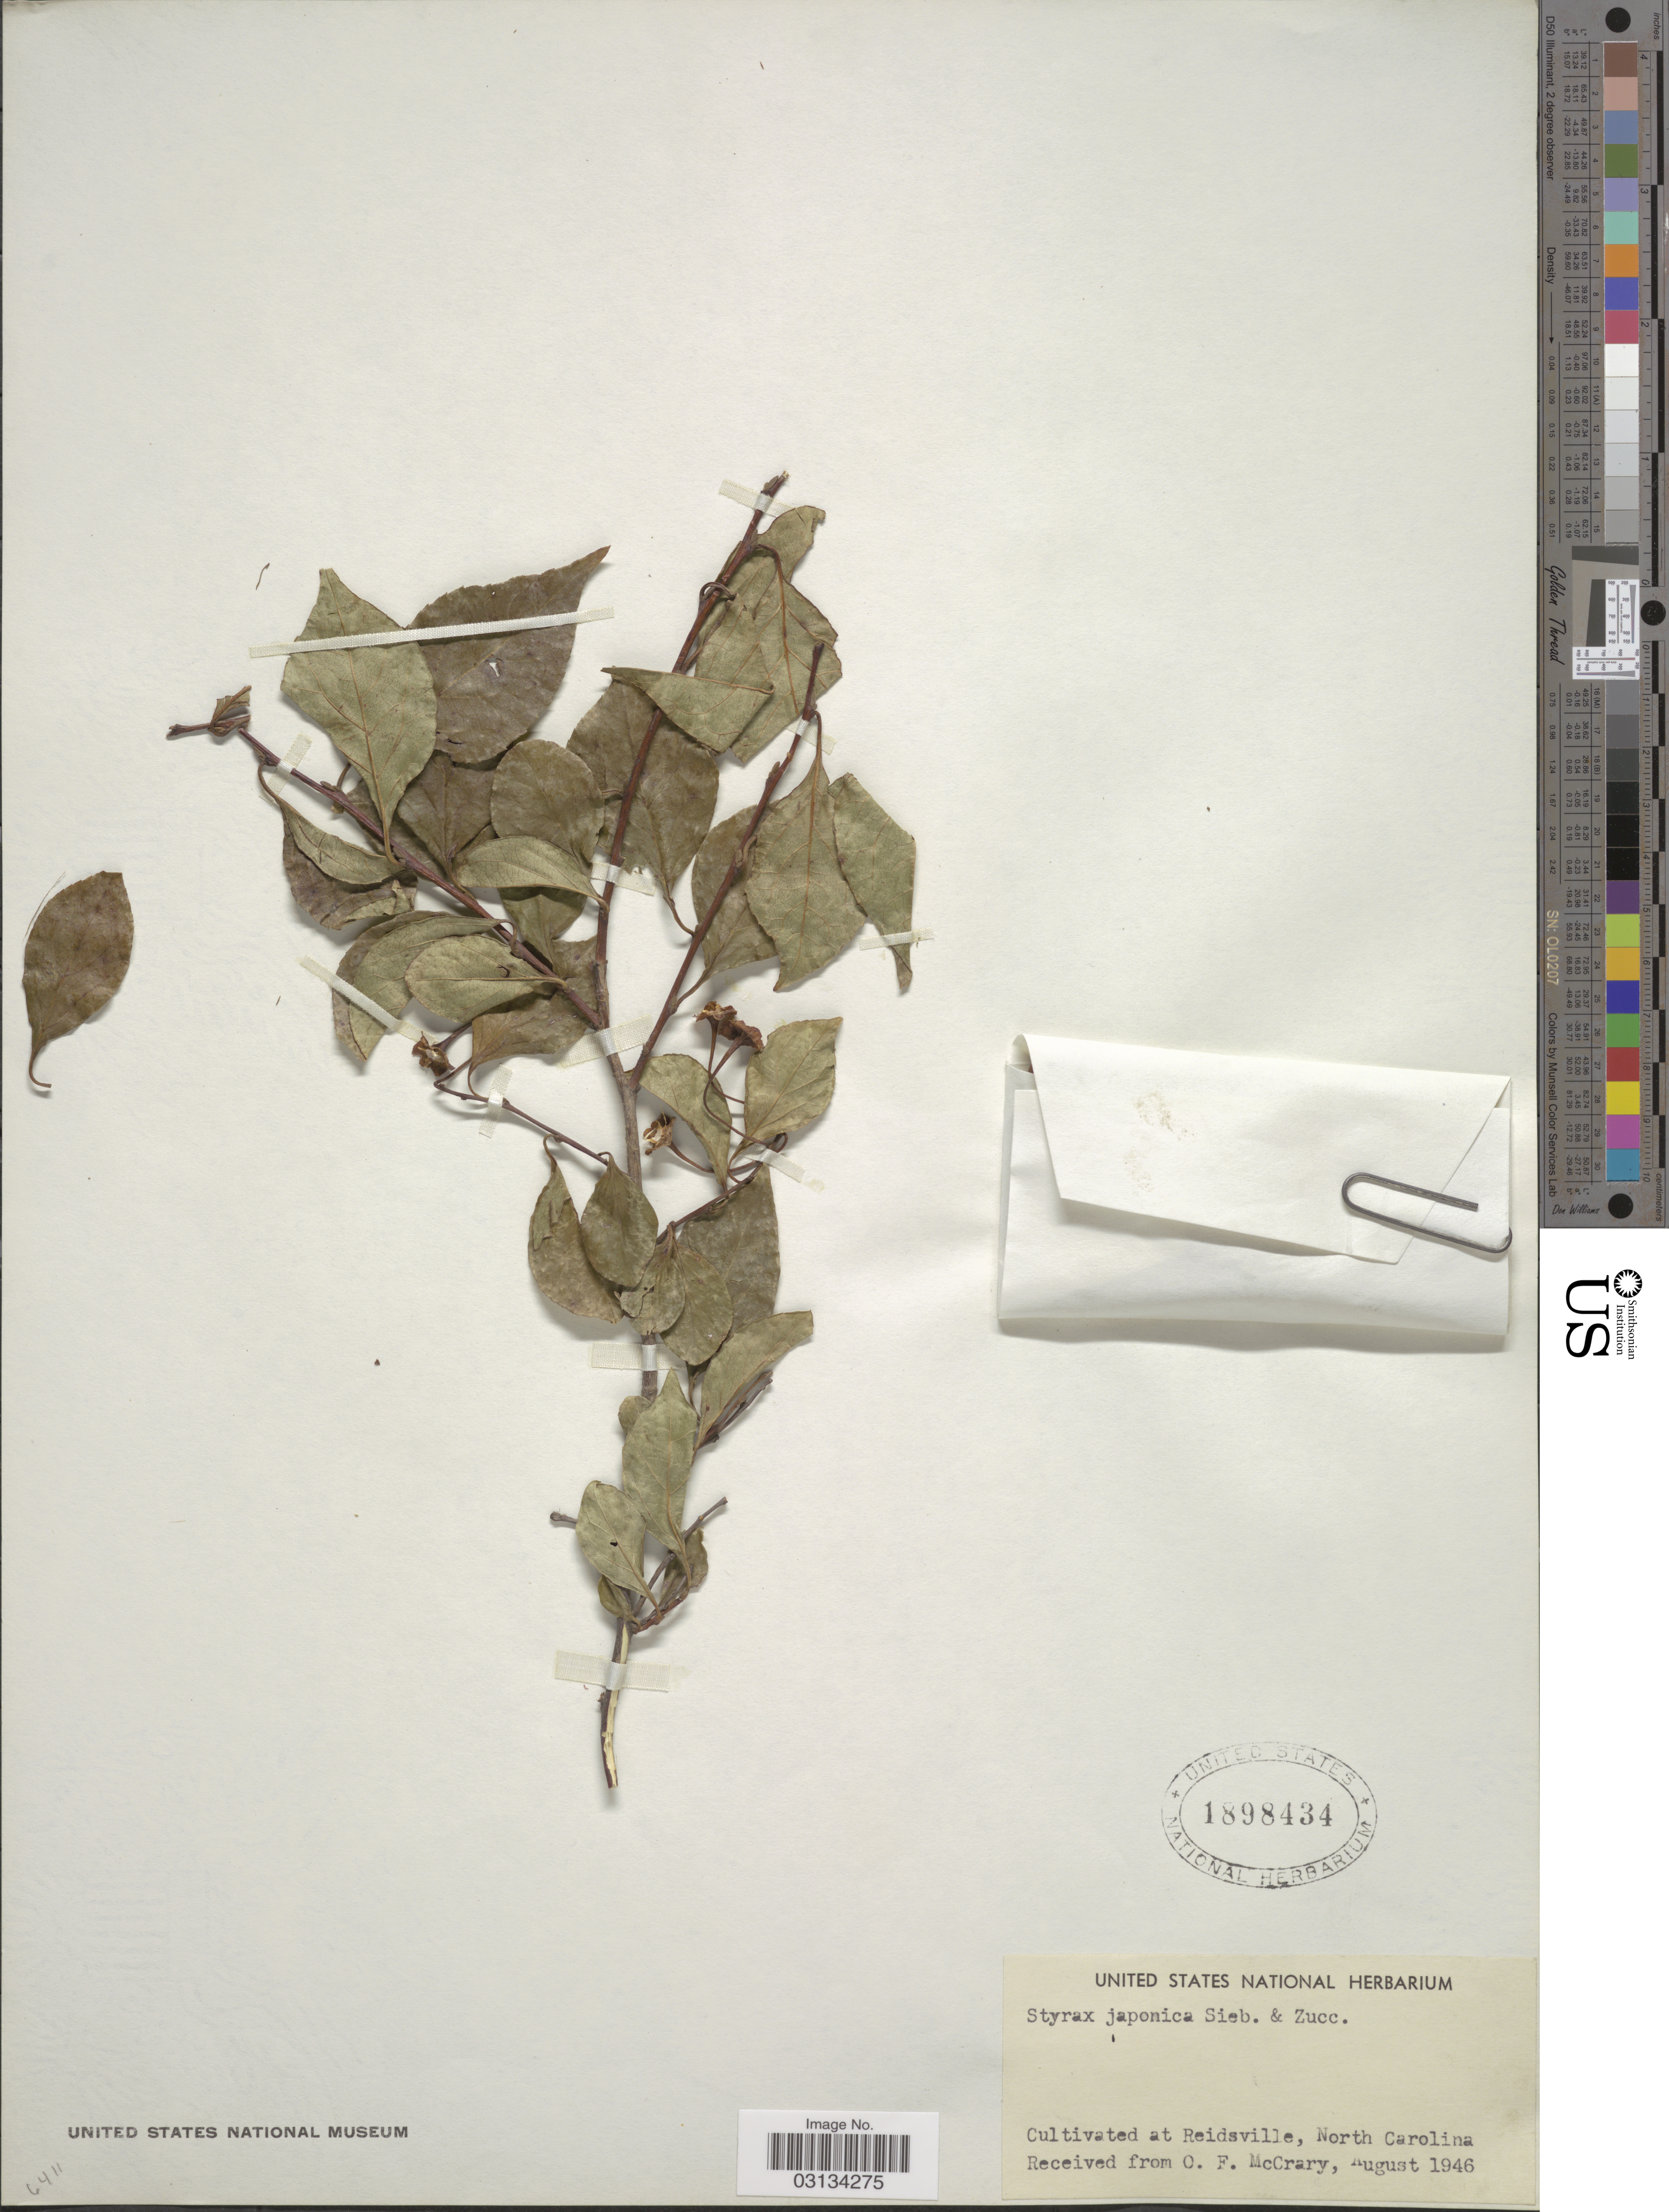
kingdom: Plantae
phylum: Tracheophyta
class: Magnoliopsida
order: Ericales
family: Styracaceae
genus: Styrax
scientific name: Styrax japonicus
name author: Siebold & Zucc.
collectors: O. McCrary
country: United States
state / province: North Carolina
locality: Cultivated at Reidsville.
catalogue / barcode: US 1898434